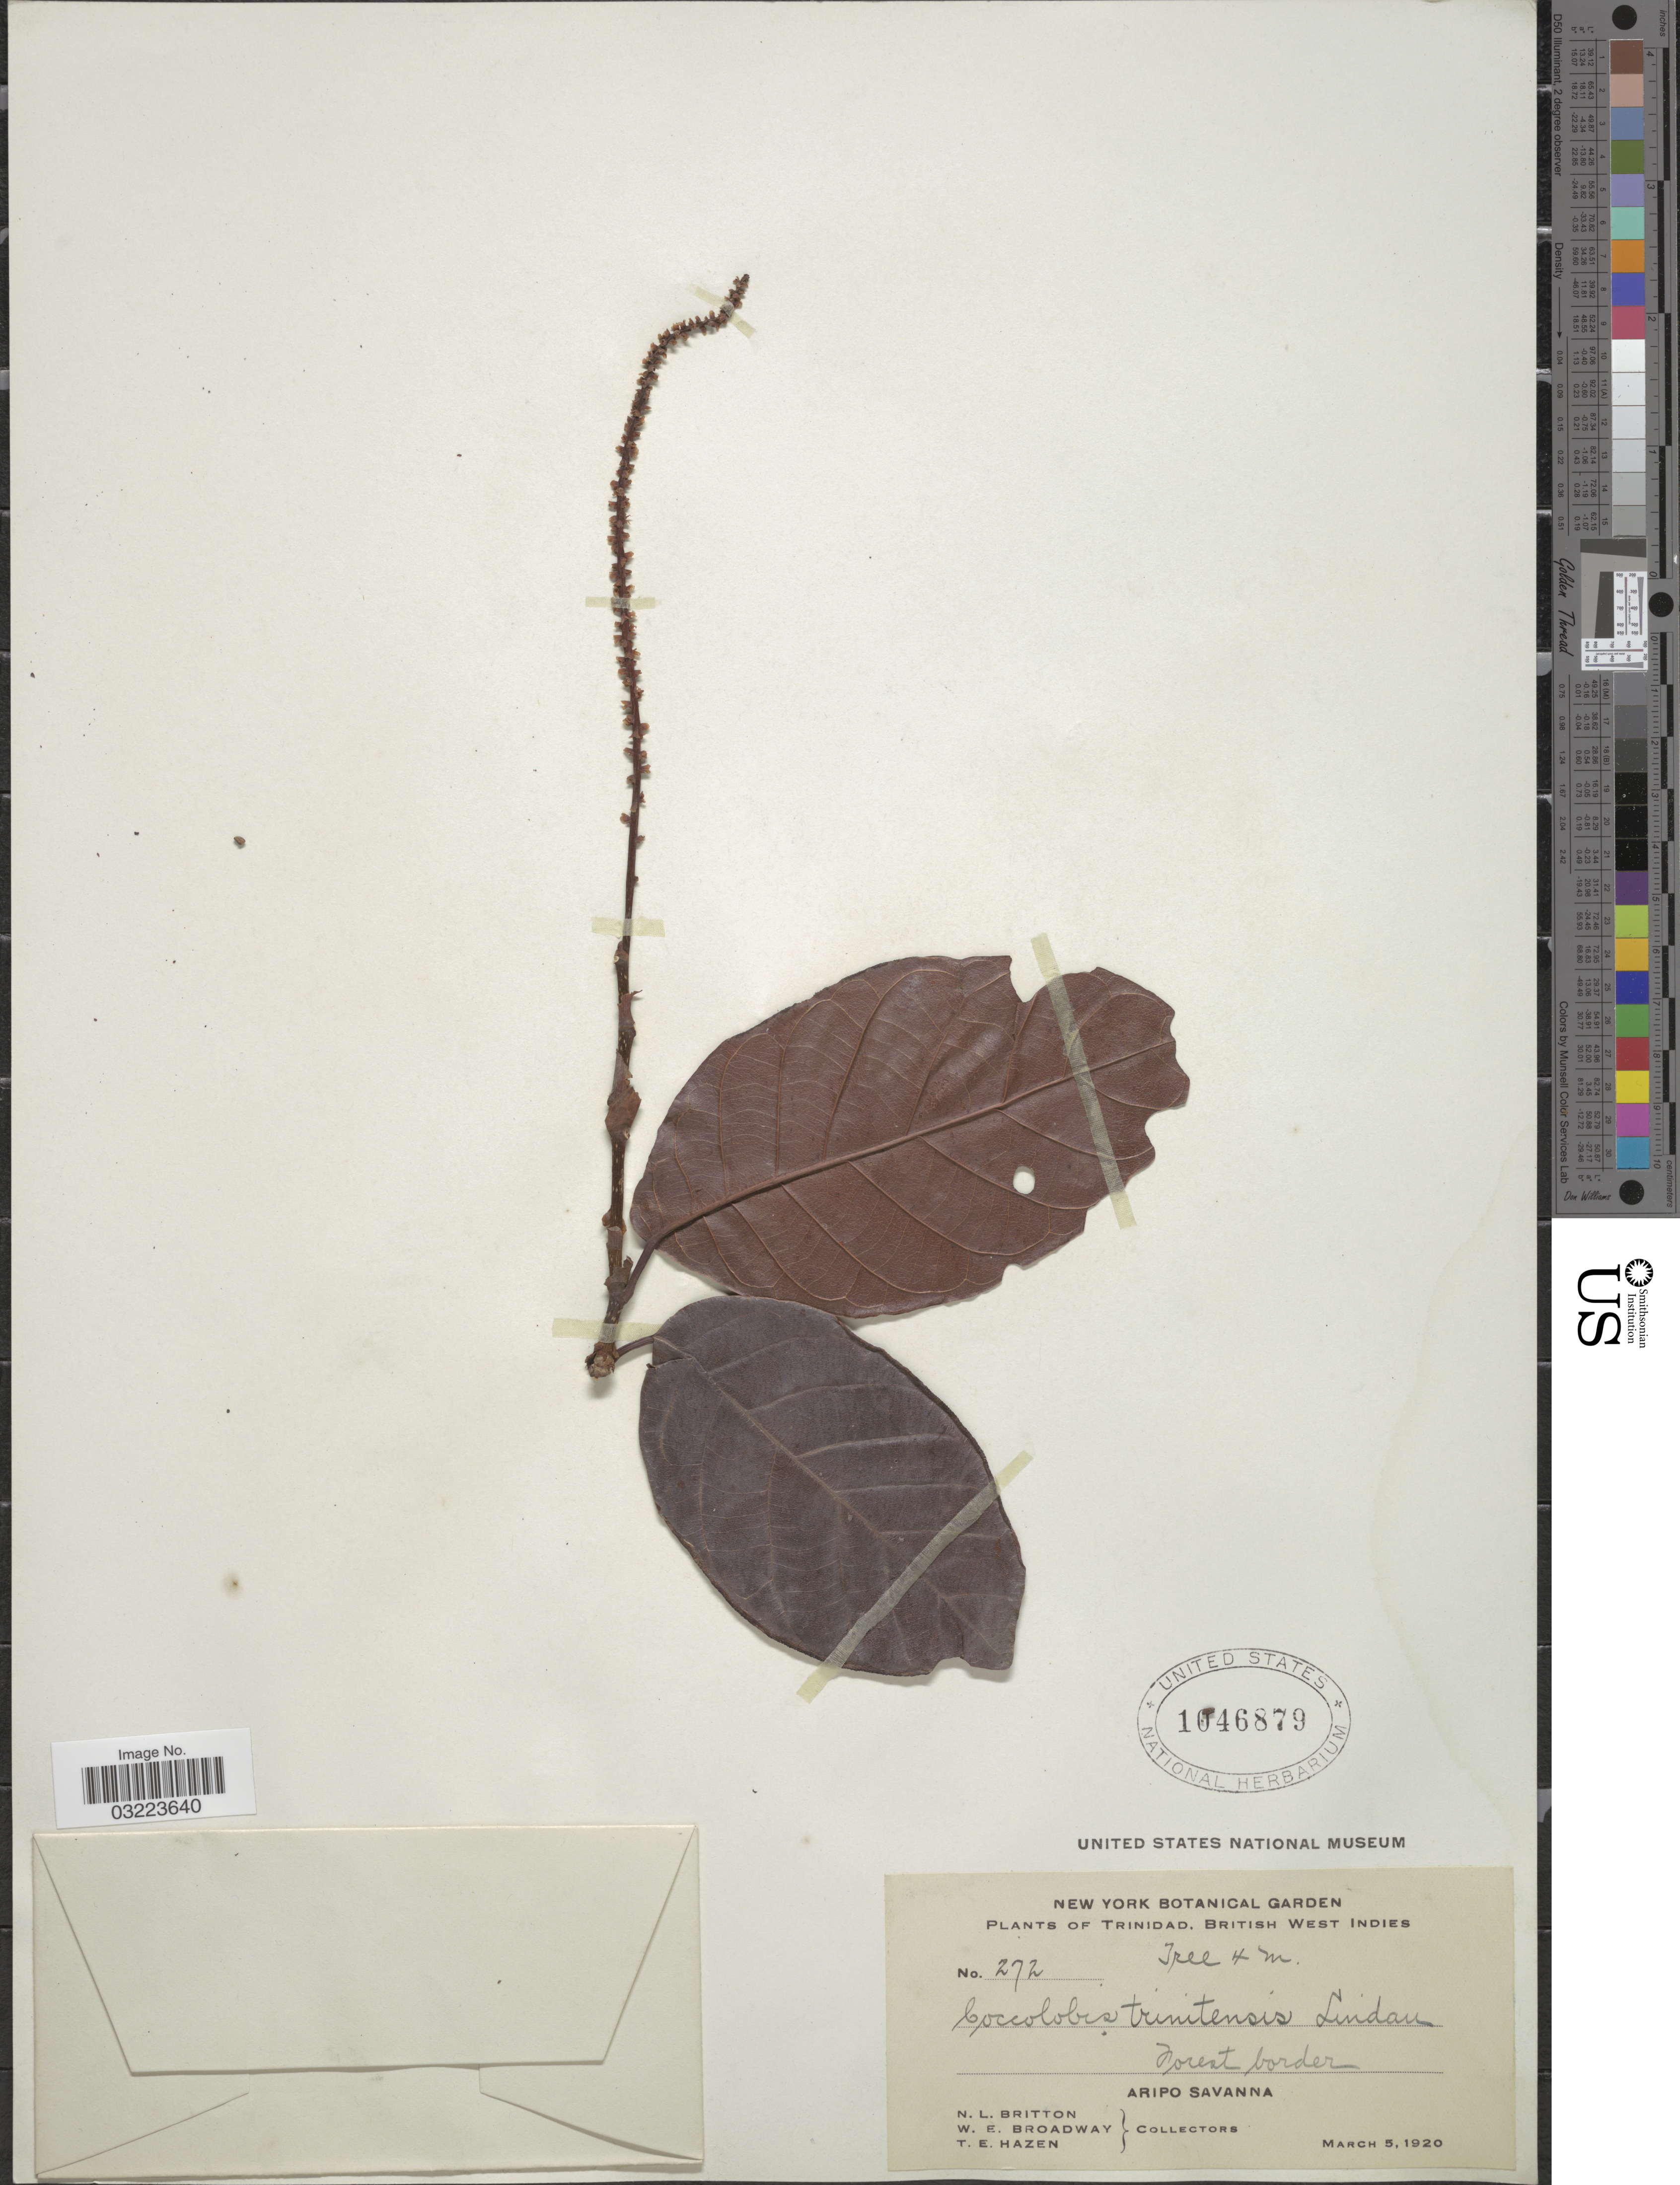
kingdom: Plantae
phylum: Tracheophyta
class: Magnoliopsida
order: Caryophyllales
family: Polygonaceae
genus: Coccoloba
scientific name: Coccoloba trinitatis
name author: Lindau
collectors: N. Britton, W. E. Broadway & T. E. Hazen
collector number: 272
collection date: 1920-03-05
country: Trinidad and Tobago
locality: Trinidad. British West Indies. Forest border. Aripo Savanna.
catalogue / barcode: US 1046879